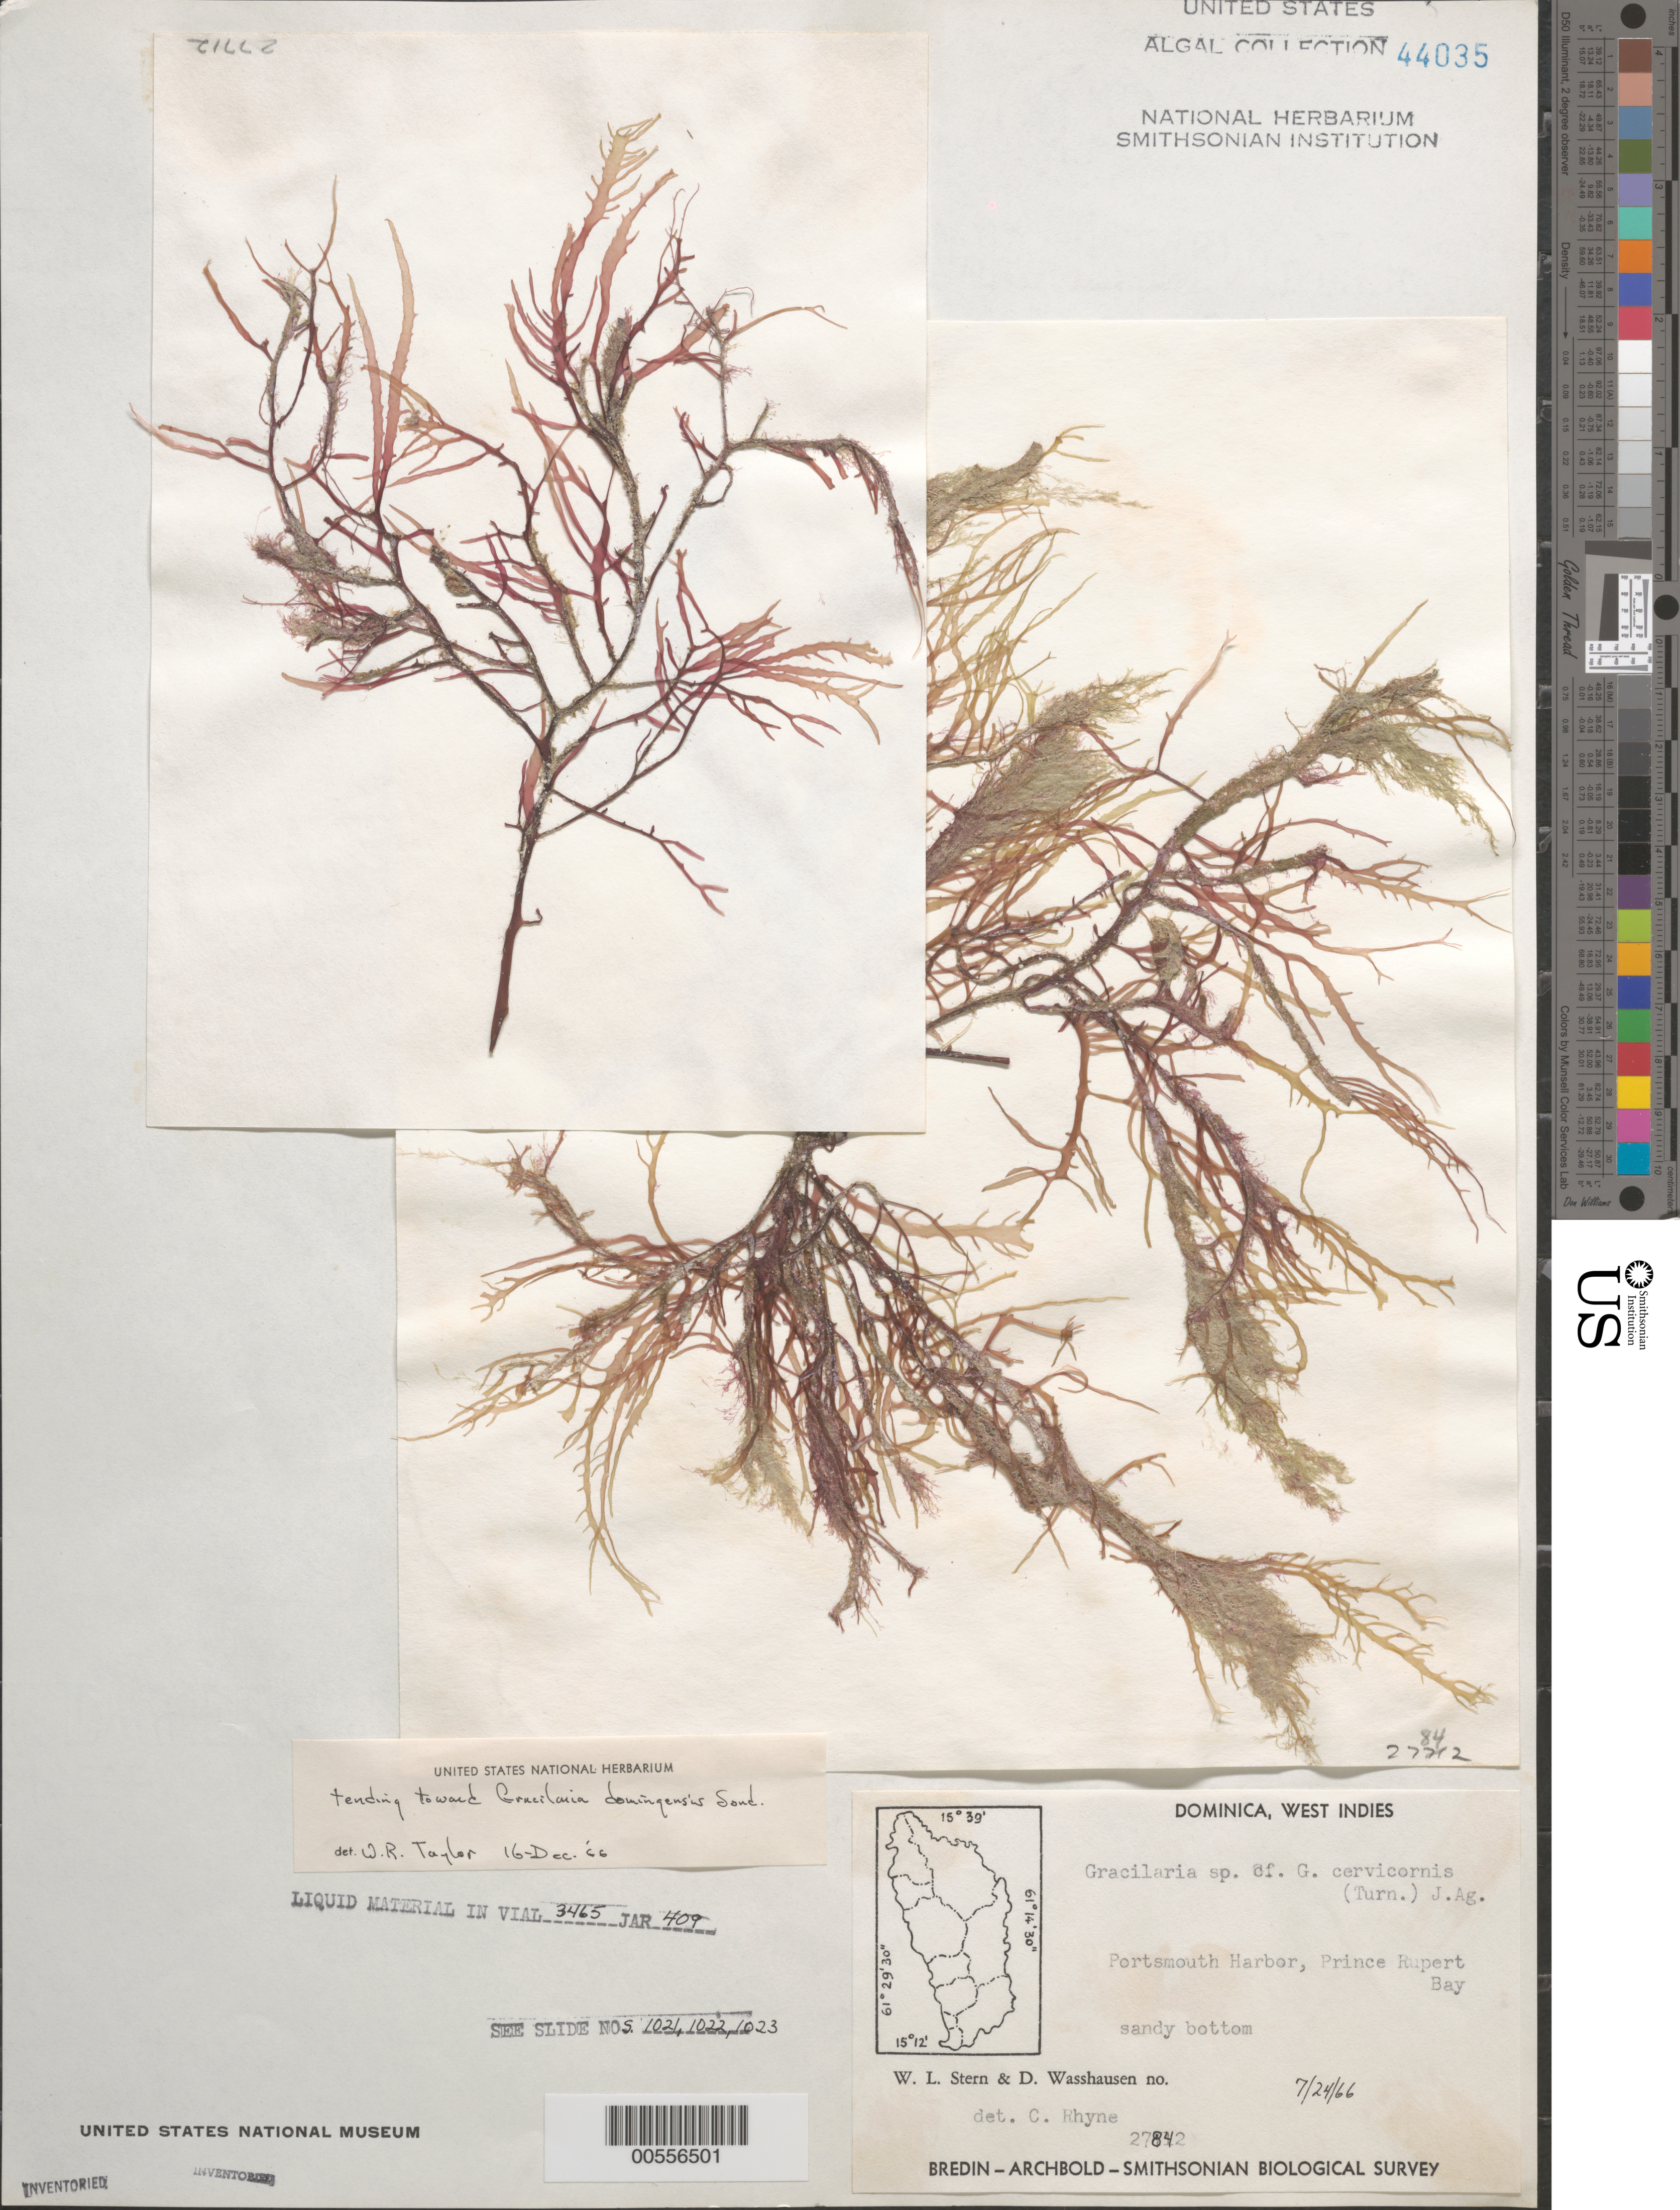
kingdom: Plantae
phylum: Rhodophyta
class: Florideophyceae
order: Gracilariales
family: Gracilariaceae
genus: Gracilaria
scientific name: Gracilaria domingensis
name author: (Kütz.) O.G. Sond. in Dickie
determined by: Taylor, William R.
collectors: W. L. Stern & D. C. Wasshausen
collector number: EYD 27842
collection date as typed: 24 Jul 1966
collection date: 1966-07-24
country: Dominica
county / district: St. John's Parish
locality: Portsmouth harbor, Prince Rupert Bay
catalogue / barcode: US 44035